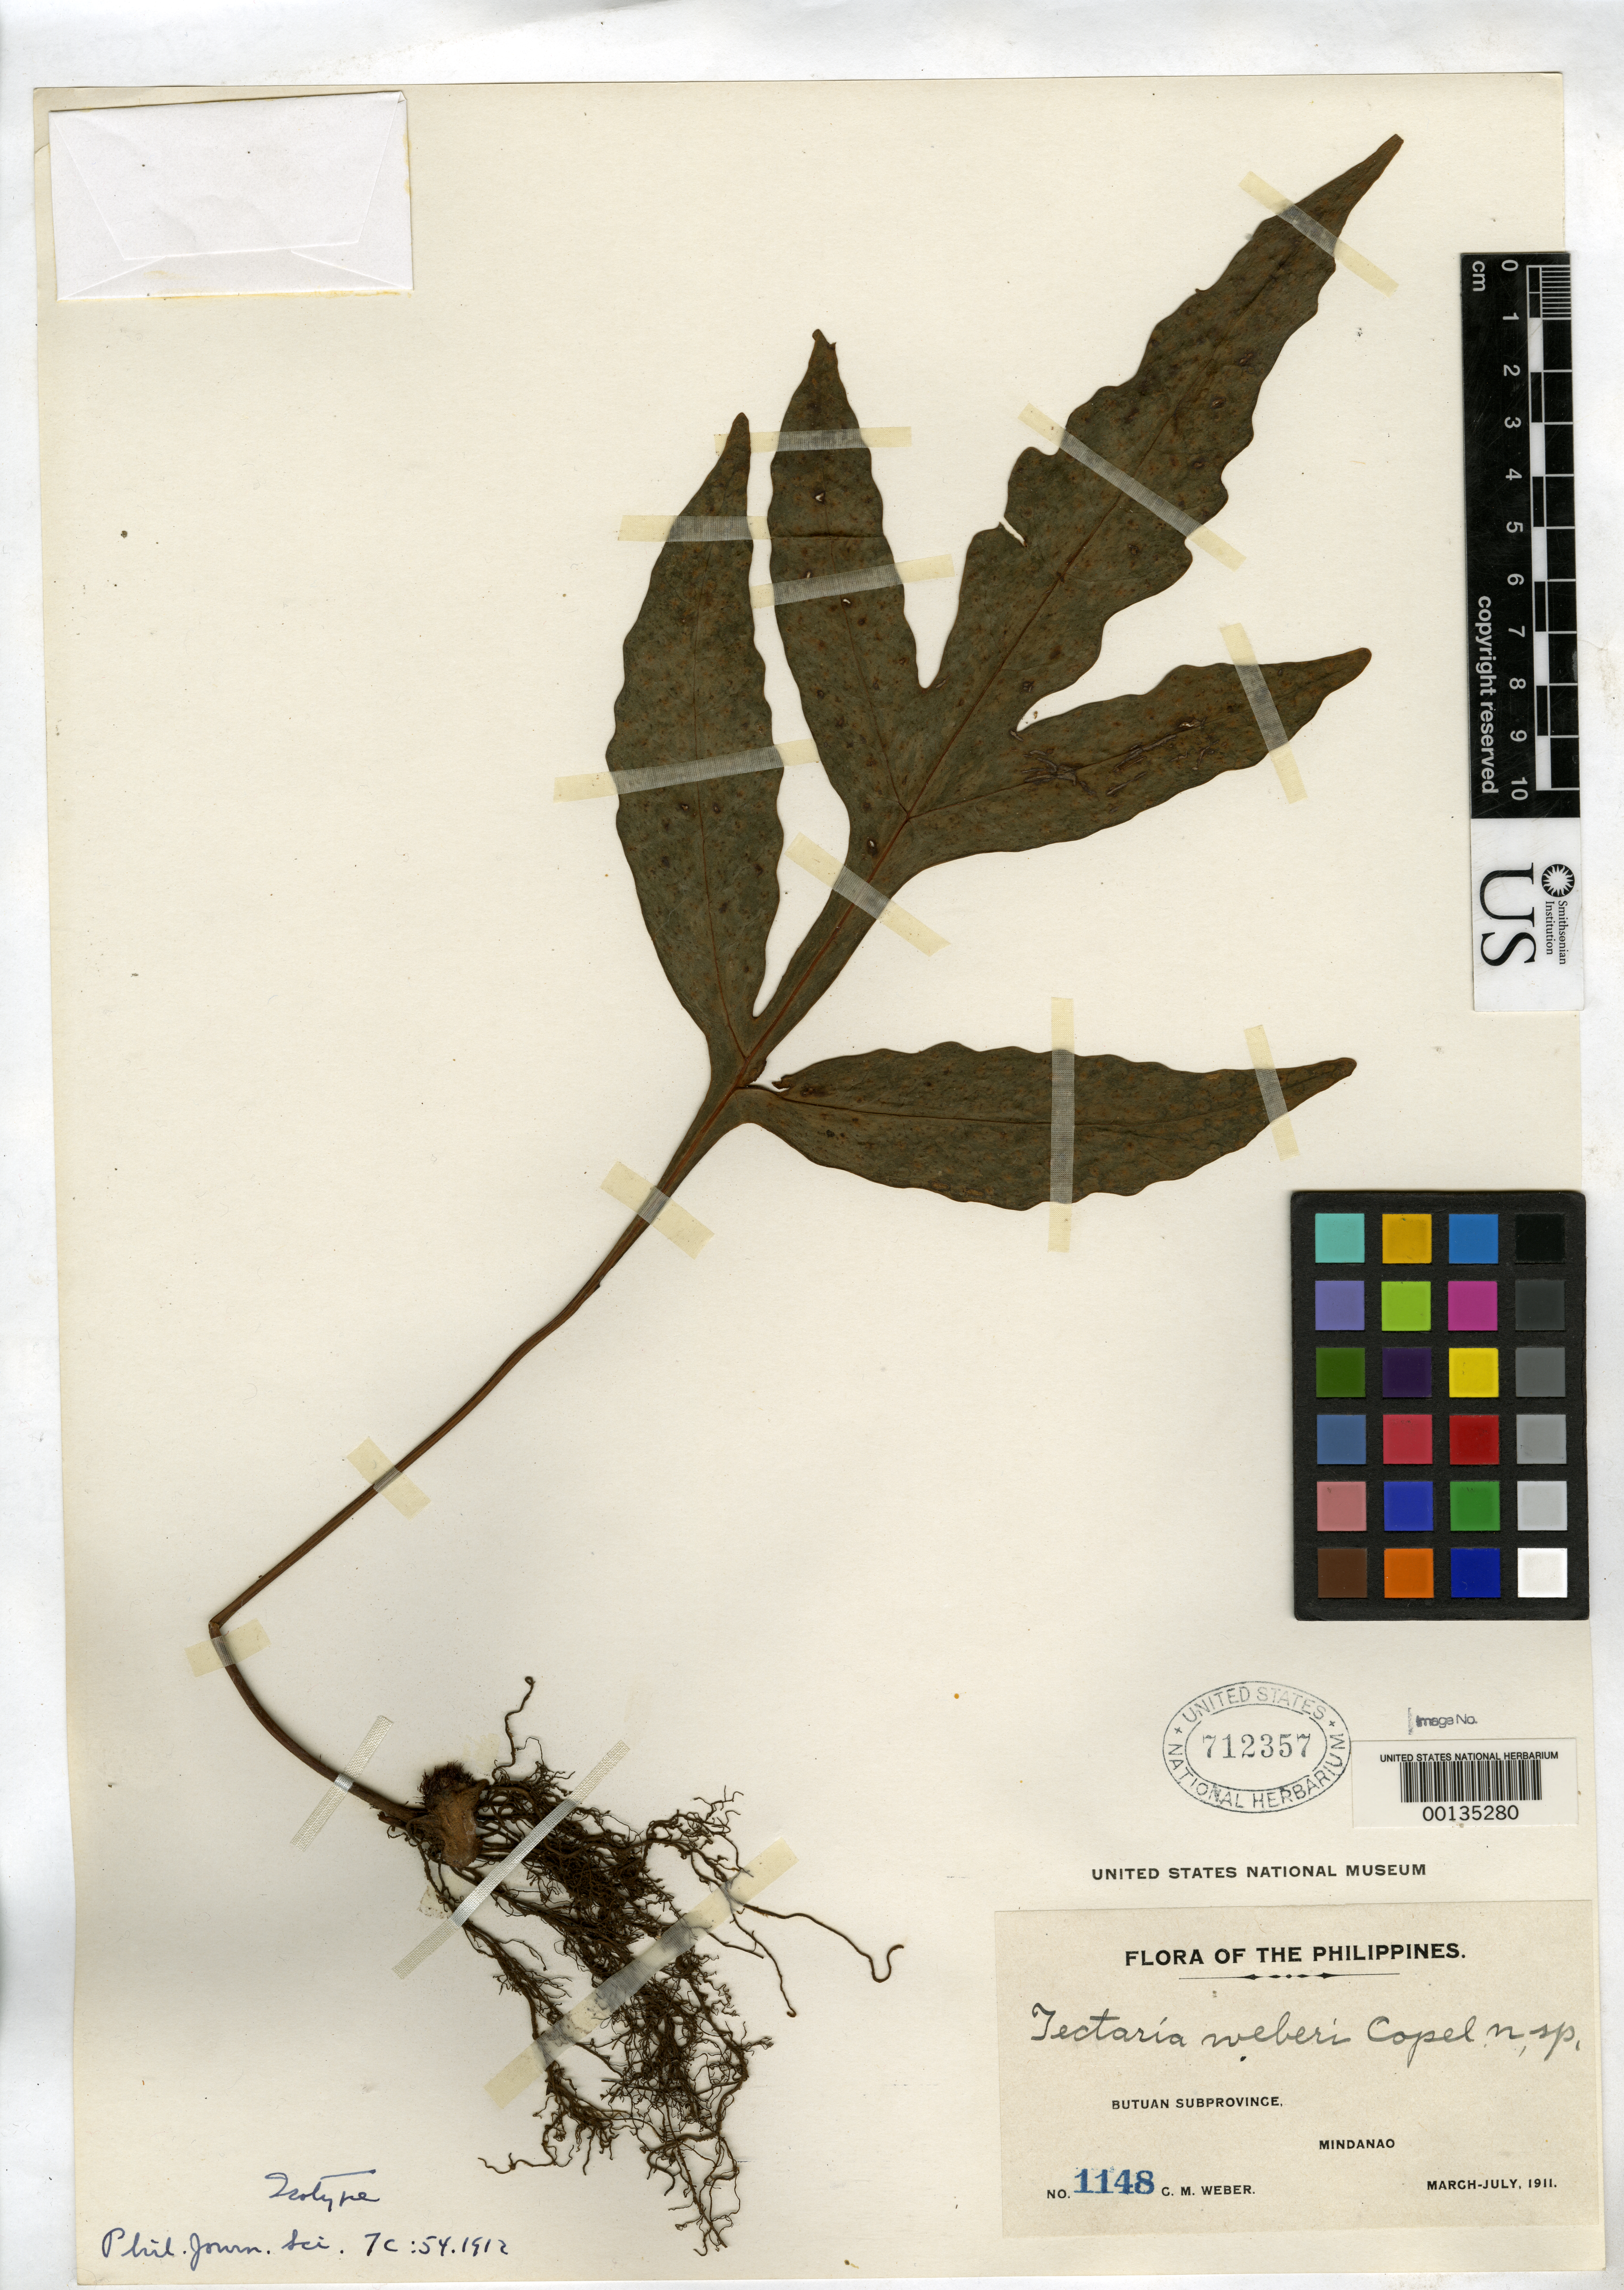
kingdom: Plantae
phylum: Tracheophyta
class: Polypodiopsida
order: Polypodiales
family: Tectariaceae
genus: Tectaria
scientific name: Tectaria weberi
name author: Copel.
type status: Isotype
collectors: C. M. Weber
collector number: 1148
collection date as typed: Mar 1911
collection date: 1911-03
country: Philippines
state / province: Caraga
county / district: Agusan del Norte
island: Mindanao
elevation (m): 425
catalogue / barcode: US 712357